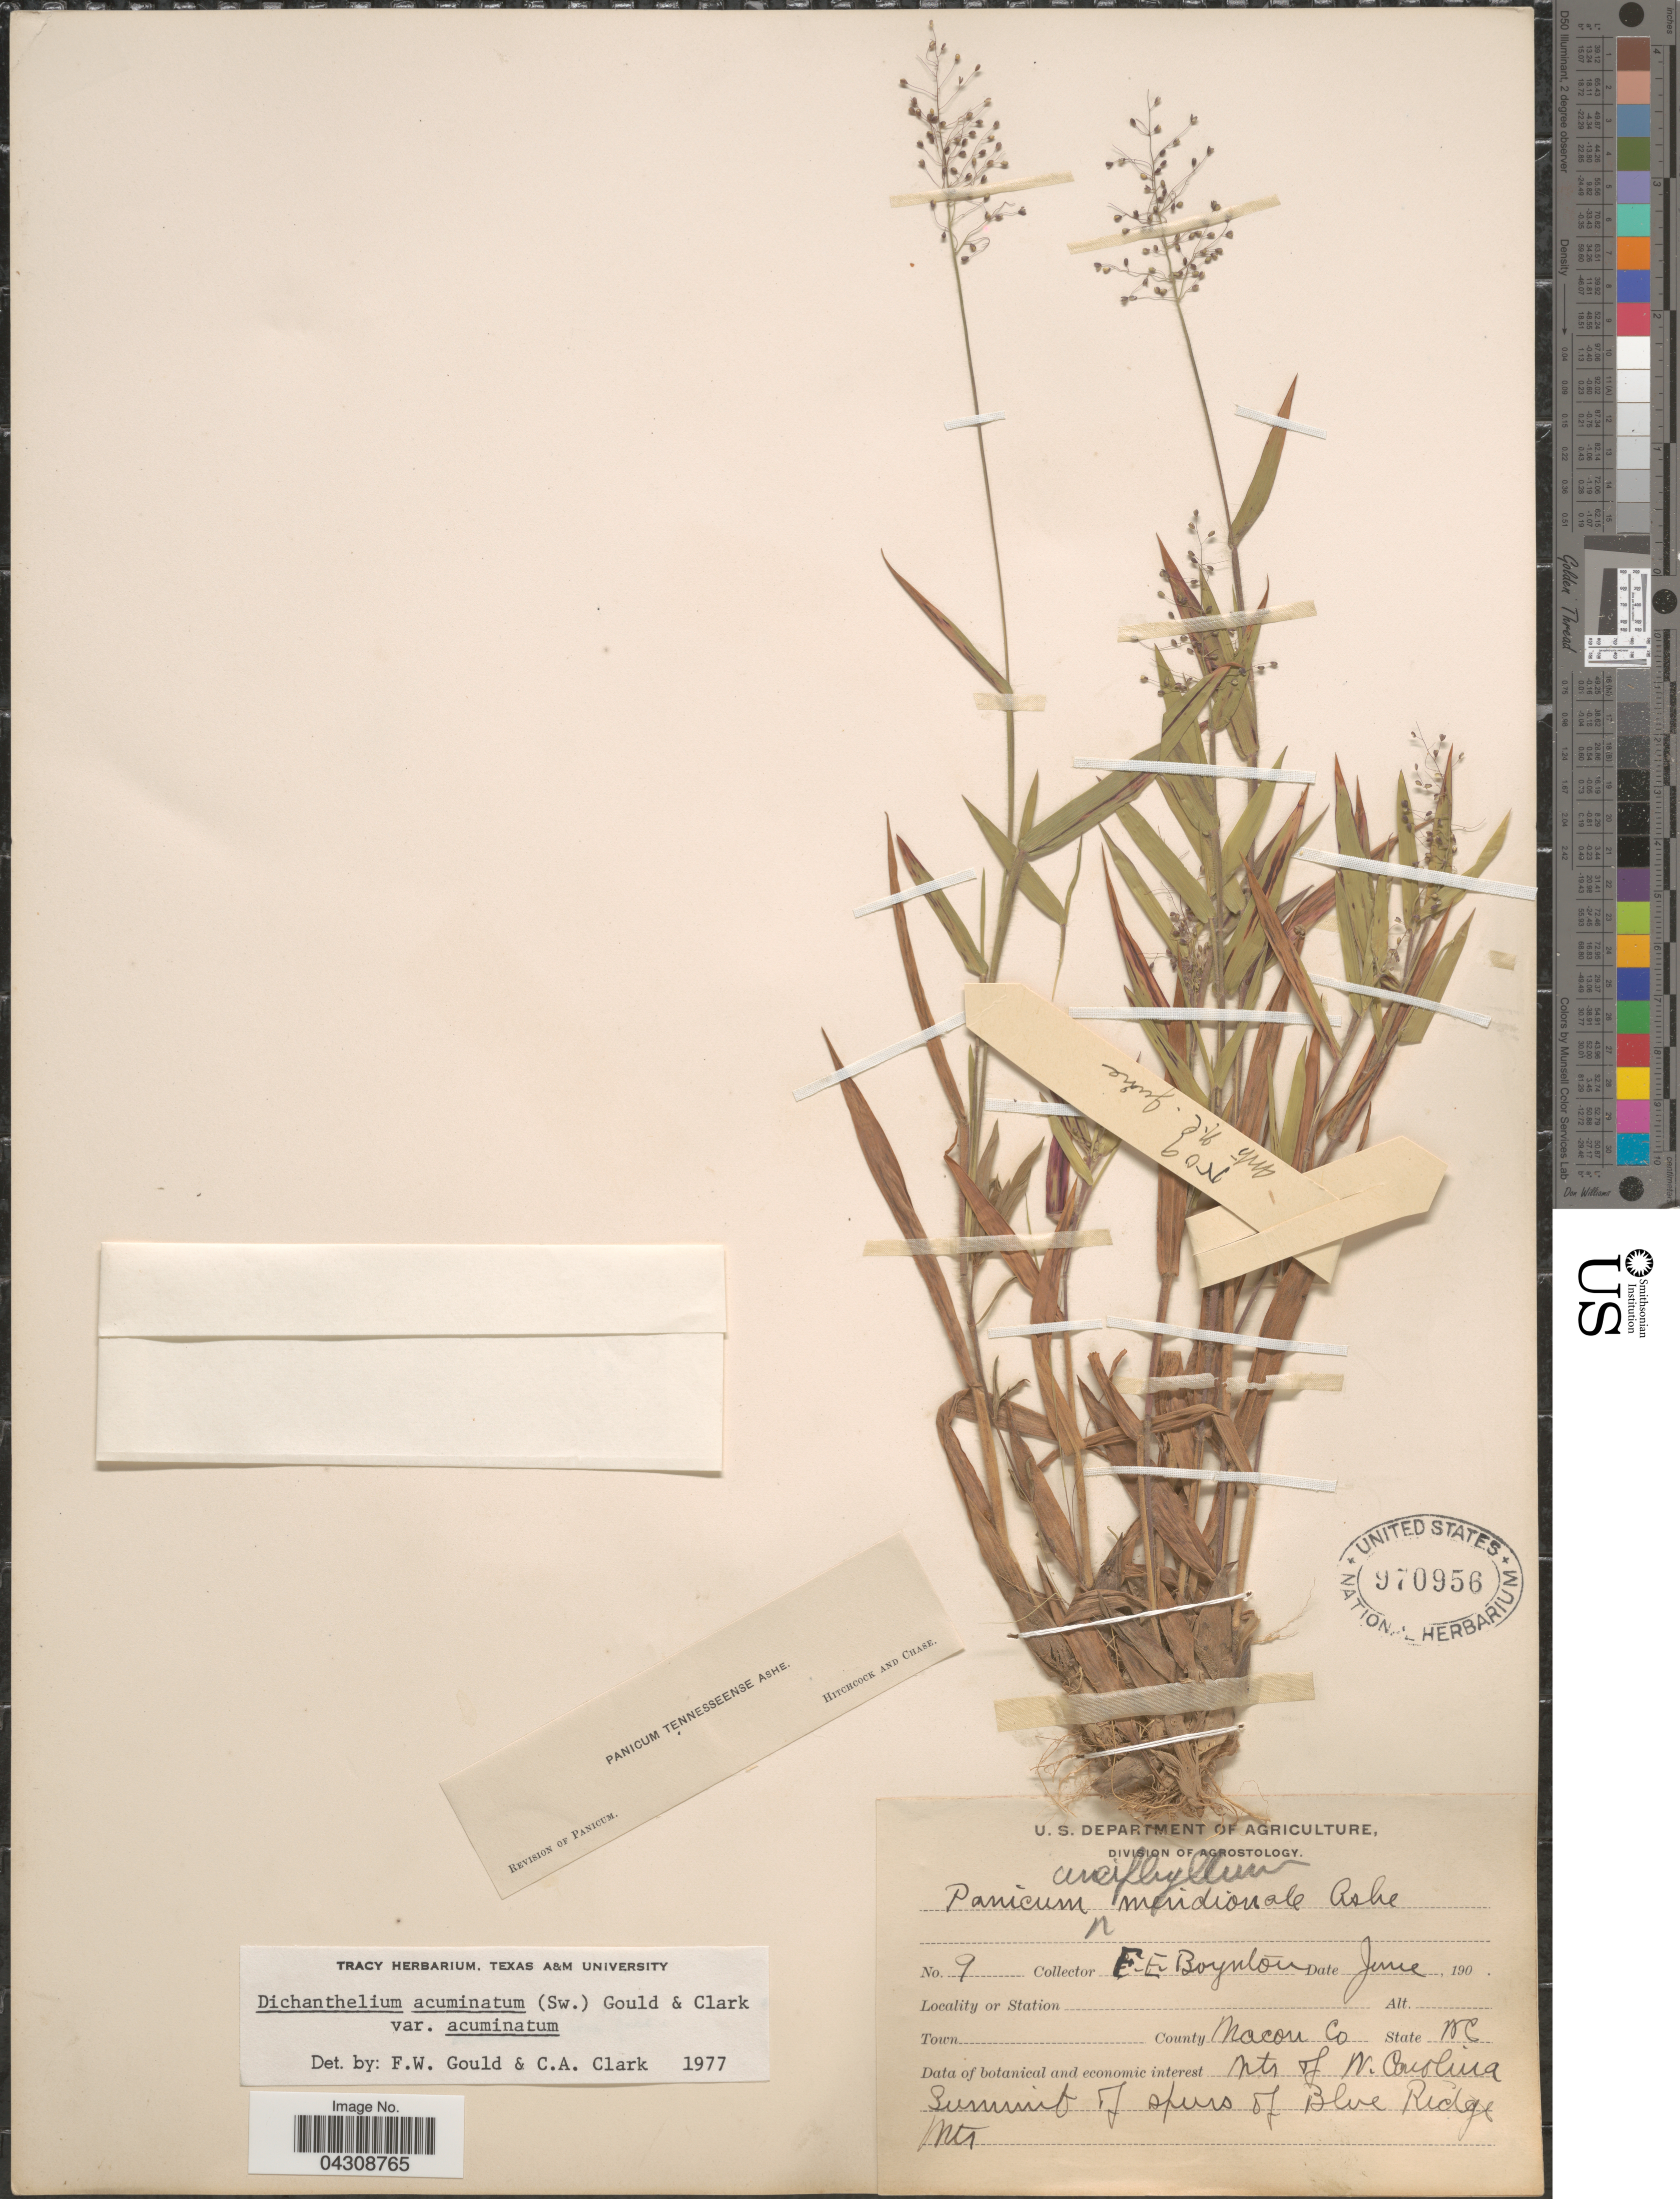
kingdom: Plantae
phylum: Tracheophyta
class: Liliopsida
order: Poales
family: Poaceae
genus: Dichanthelium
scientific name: Dichanthelium acuminatum var. acuminatum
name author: (Sw.) Gould & C.A. Clark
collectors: F. Boynton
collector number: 9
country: United States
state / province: North Carolina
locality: Macon Co. Mts of N. Carolina Summit of spurs of Blue Ridge Mts.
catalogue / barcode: US 970956